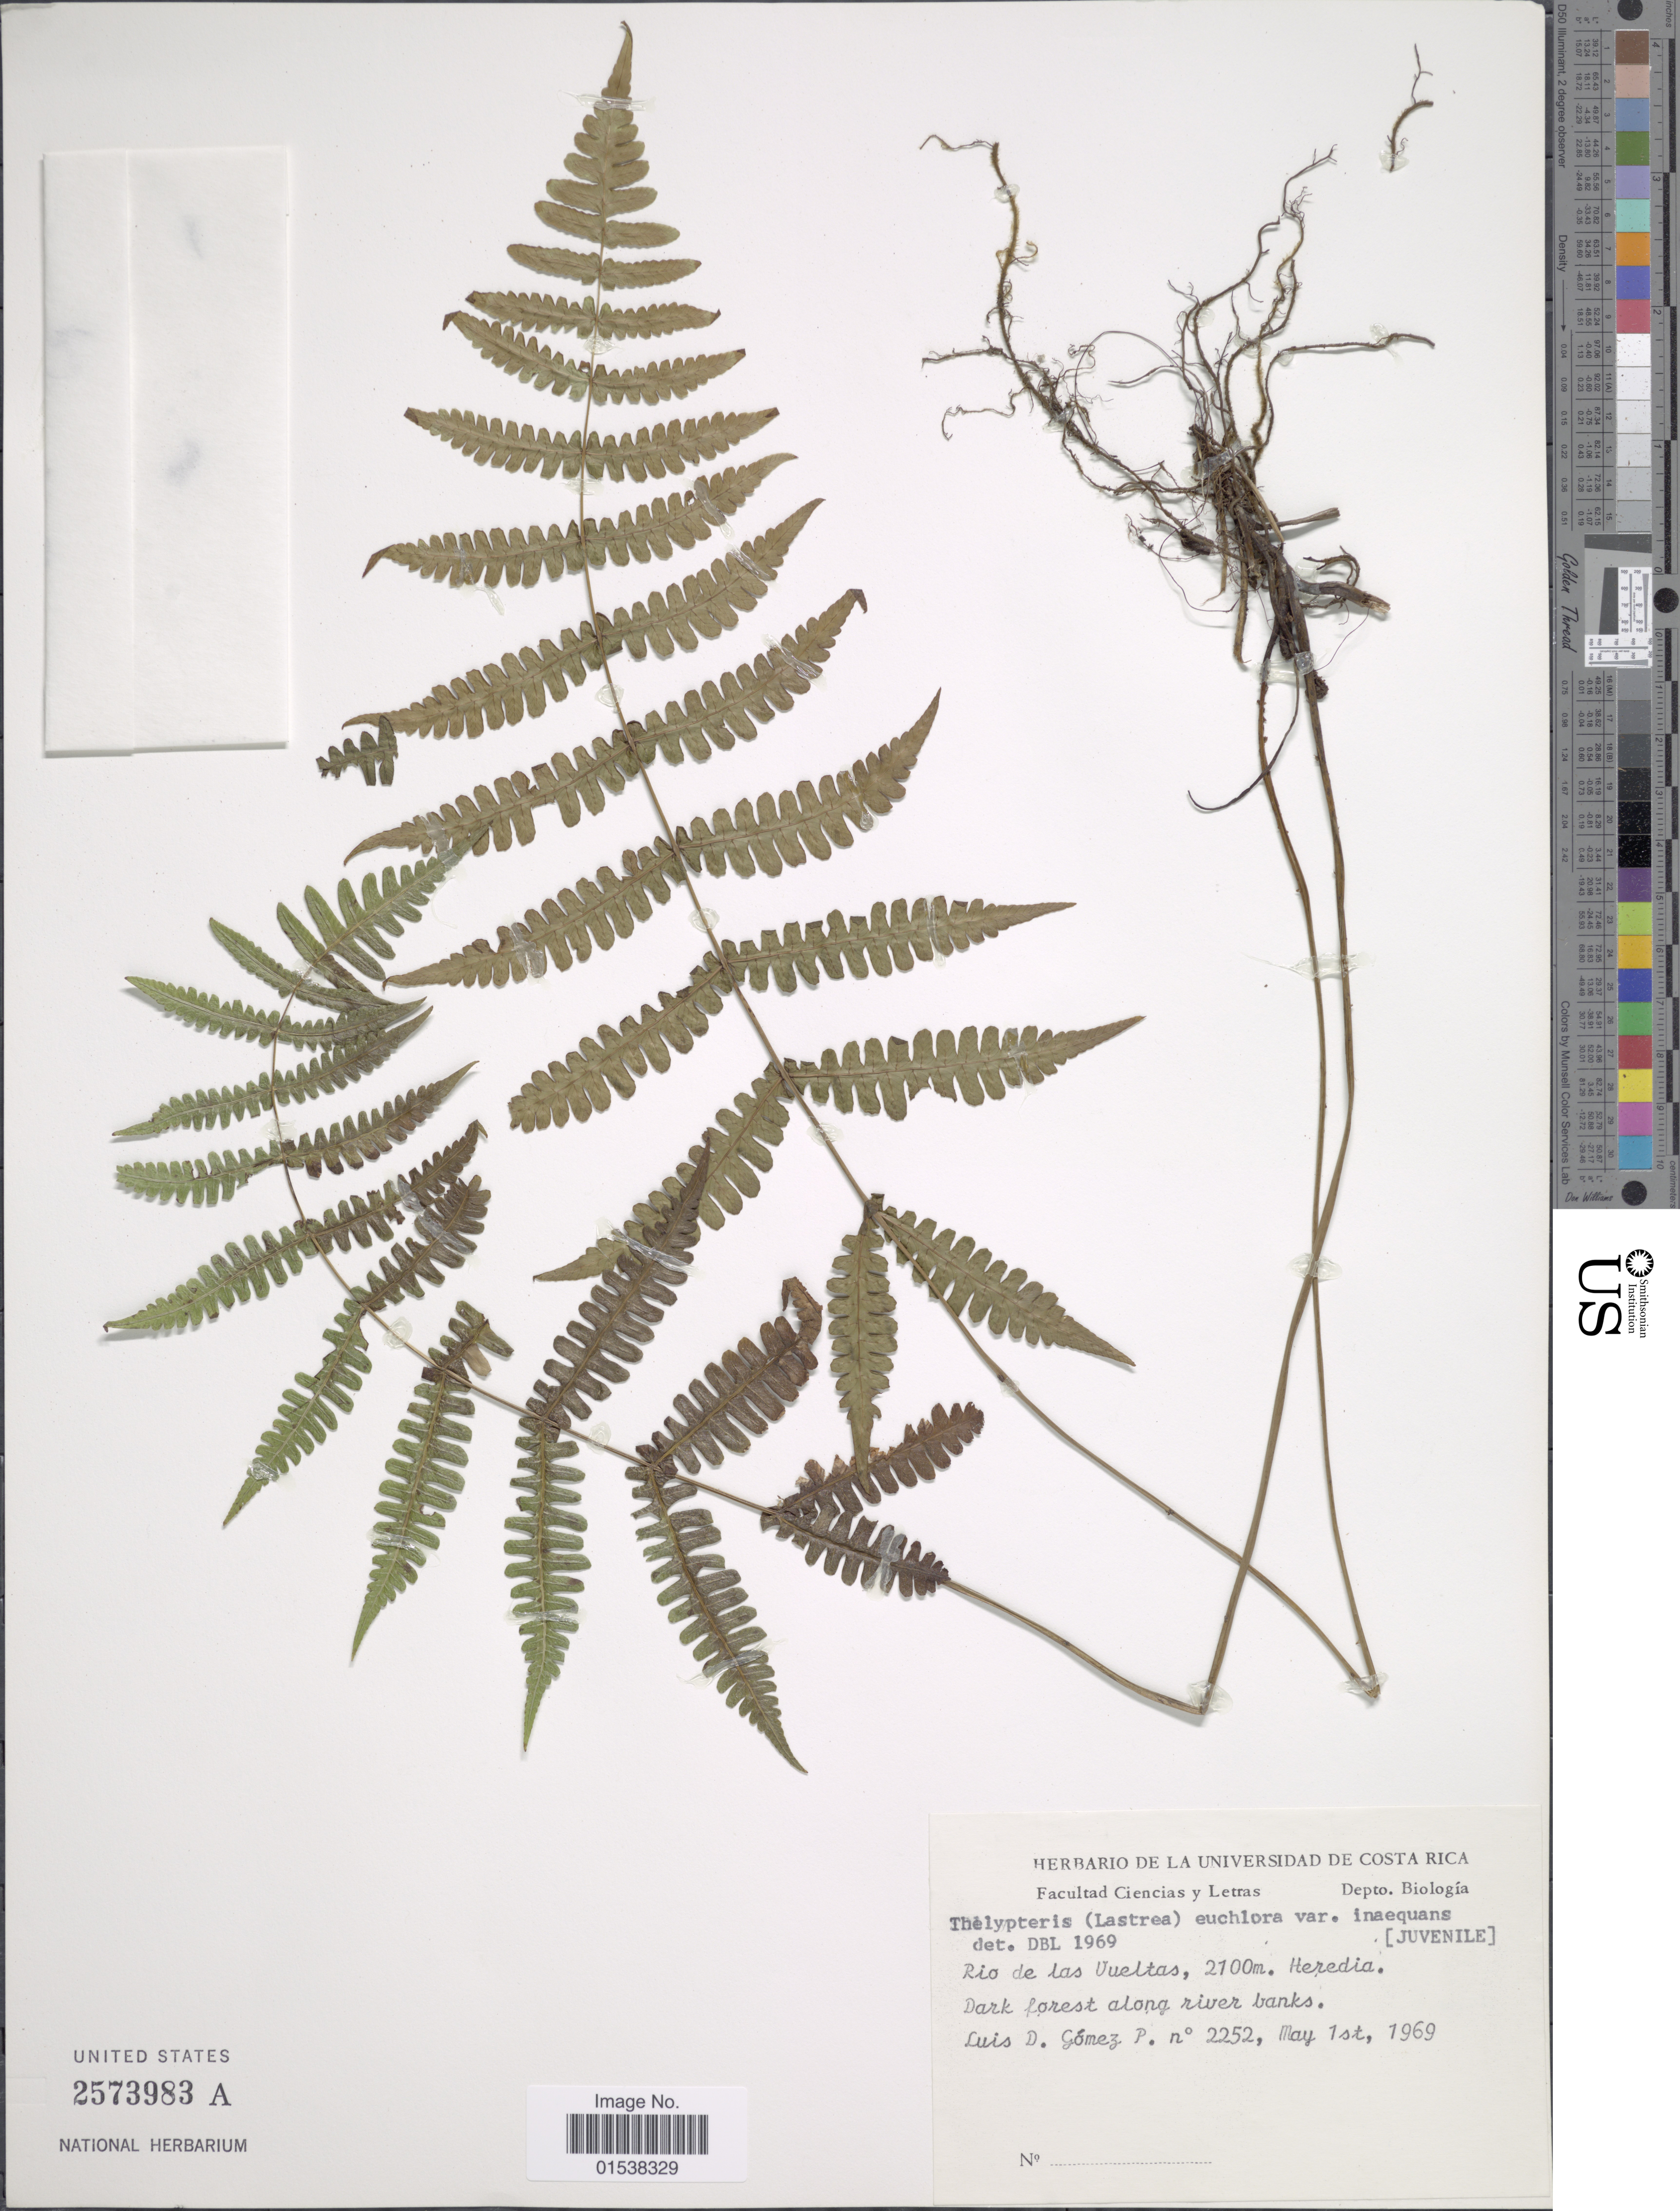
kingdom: Plantae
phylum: Tracheophyta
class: Polypodiopsida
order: Polypodiales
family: Thelypteridaceae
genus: Amauropelta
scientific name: Amauropelta inaequans (C. Chr.) comb. nov., ined 2015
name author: (C. Chr.)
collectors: L. D. Gómez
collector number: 2252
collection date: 1969-05-01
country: Costa Rica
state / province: Heredia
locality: Facultad Ciencias y Letras, Depto. Biologia, Rio de Las Vueltas, Heredia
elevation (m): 2100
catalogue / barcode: US 2573983A